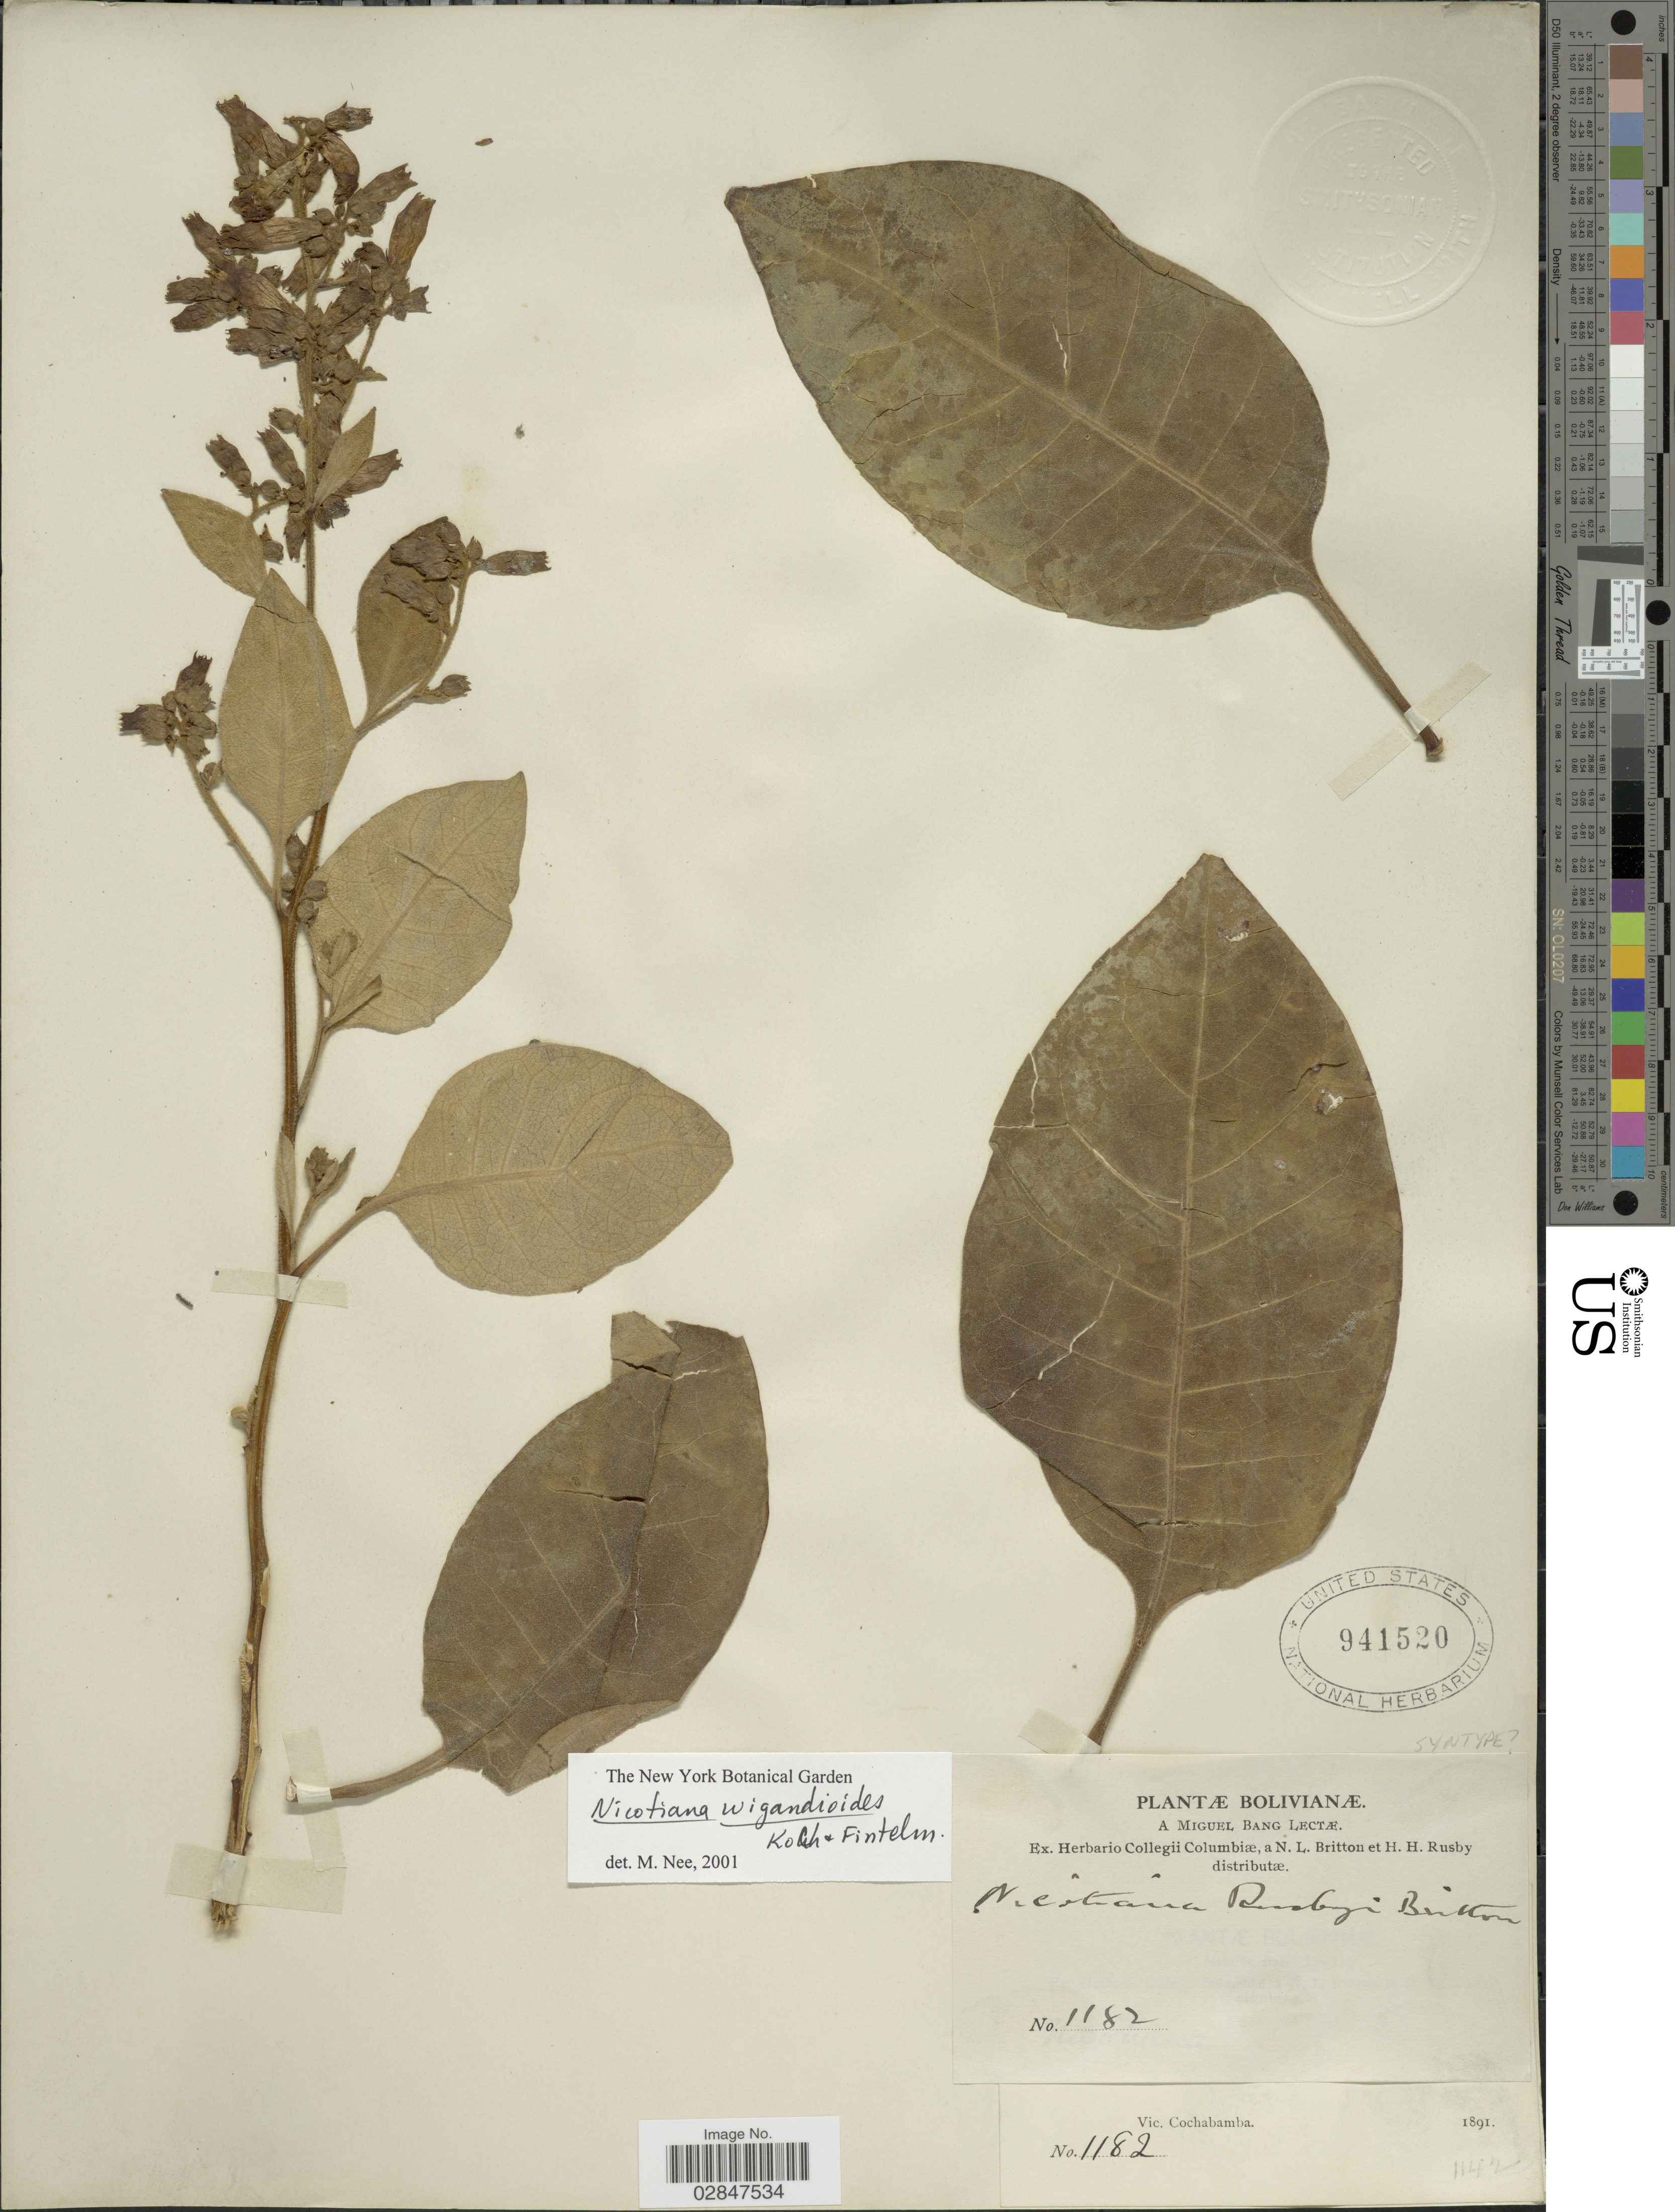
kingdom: Plantae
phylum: Tracheophyta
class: Magnoliopsida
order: Solanales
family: Solanaceae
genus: Nicotiana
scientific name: Nicotiana wigandioides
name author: K. Koch & Fintelm.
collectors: M. Bang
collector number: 1182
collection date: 1891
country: Bolivia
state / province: Cochabamba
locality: Vic. Cochabamba.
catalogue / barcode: US 941520